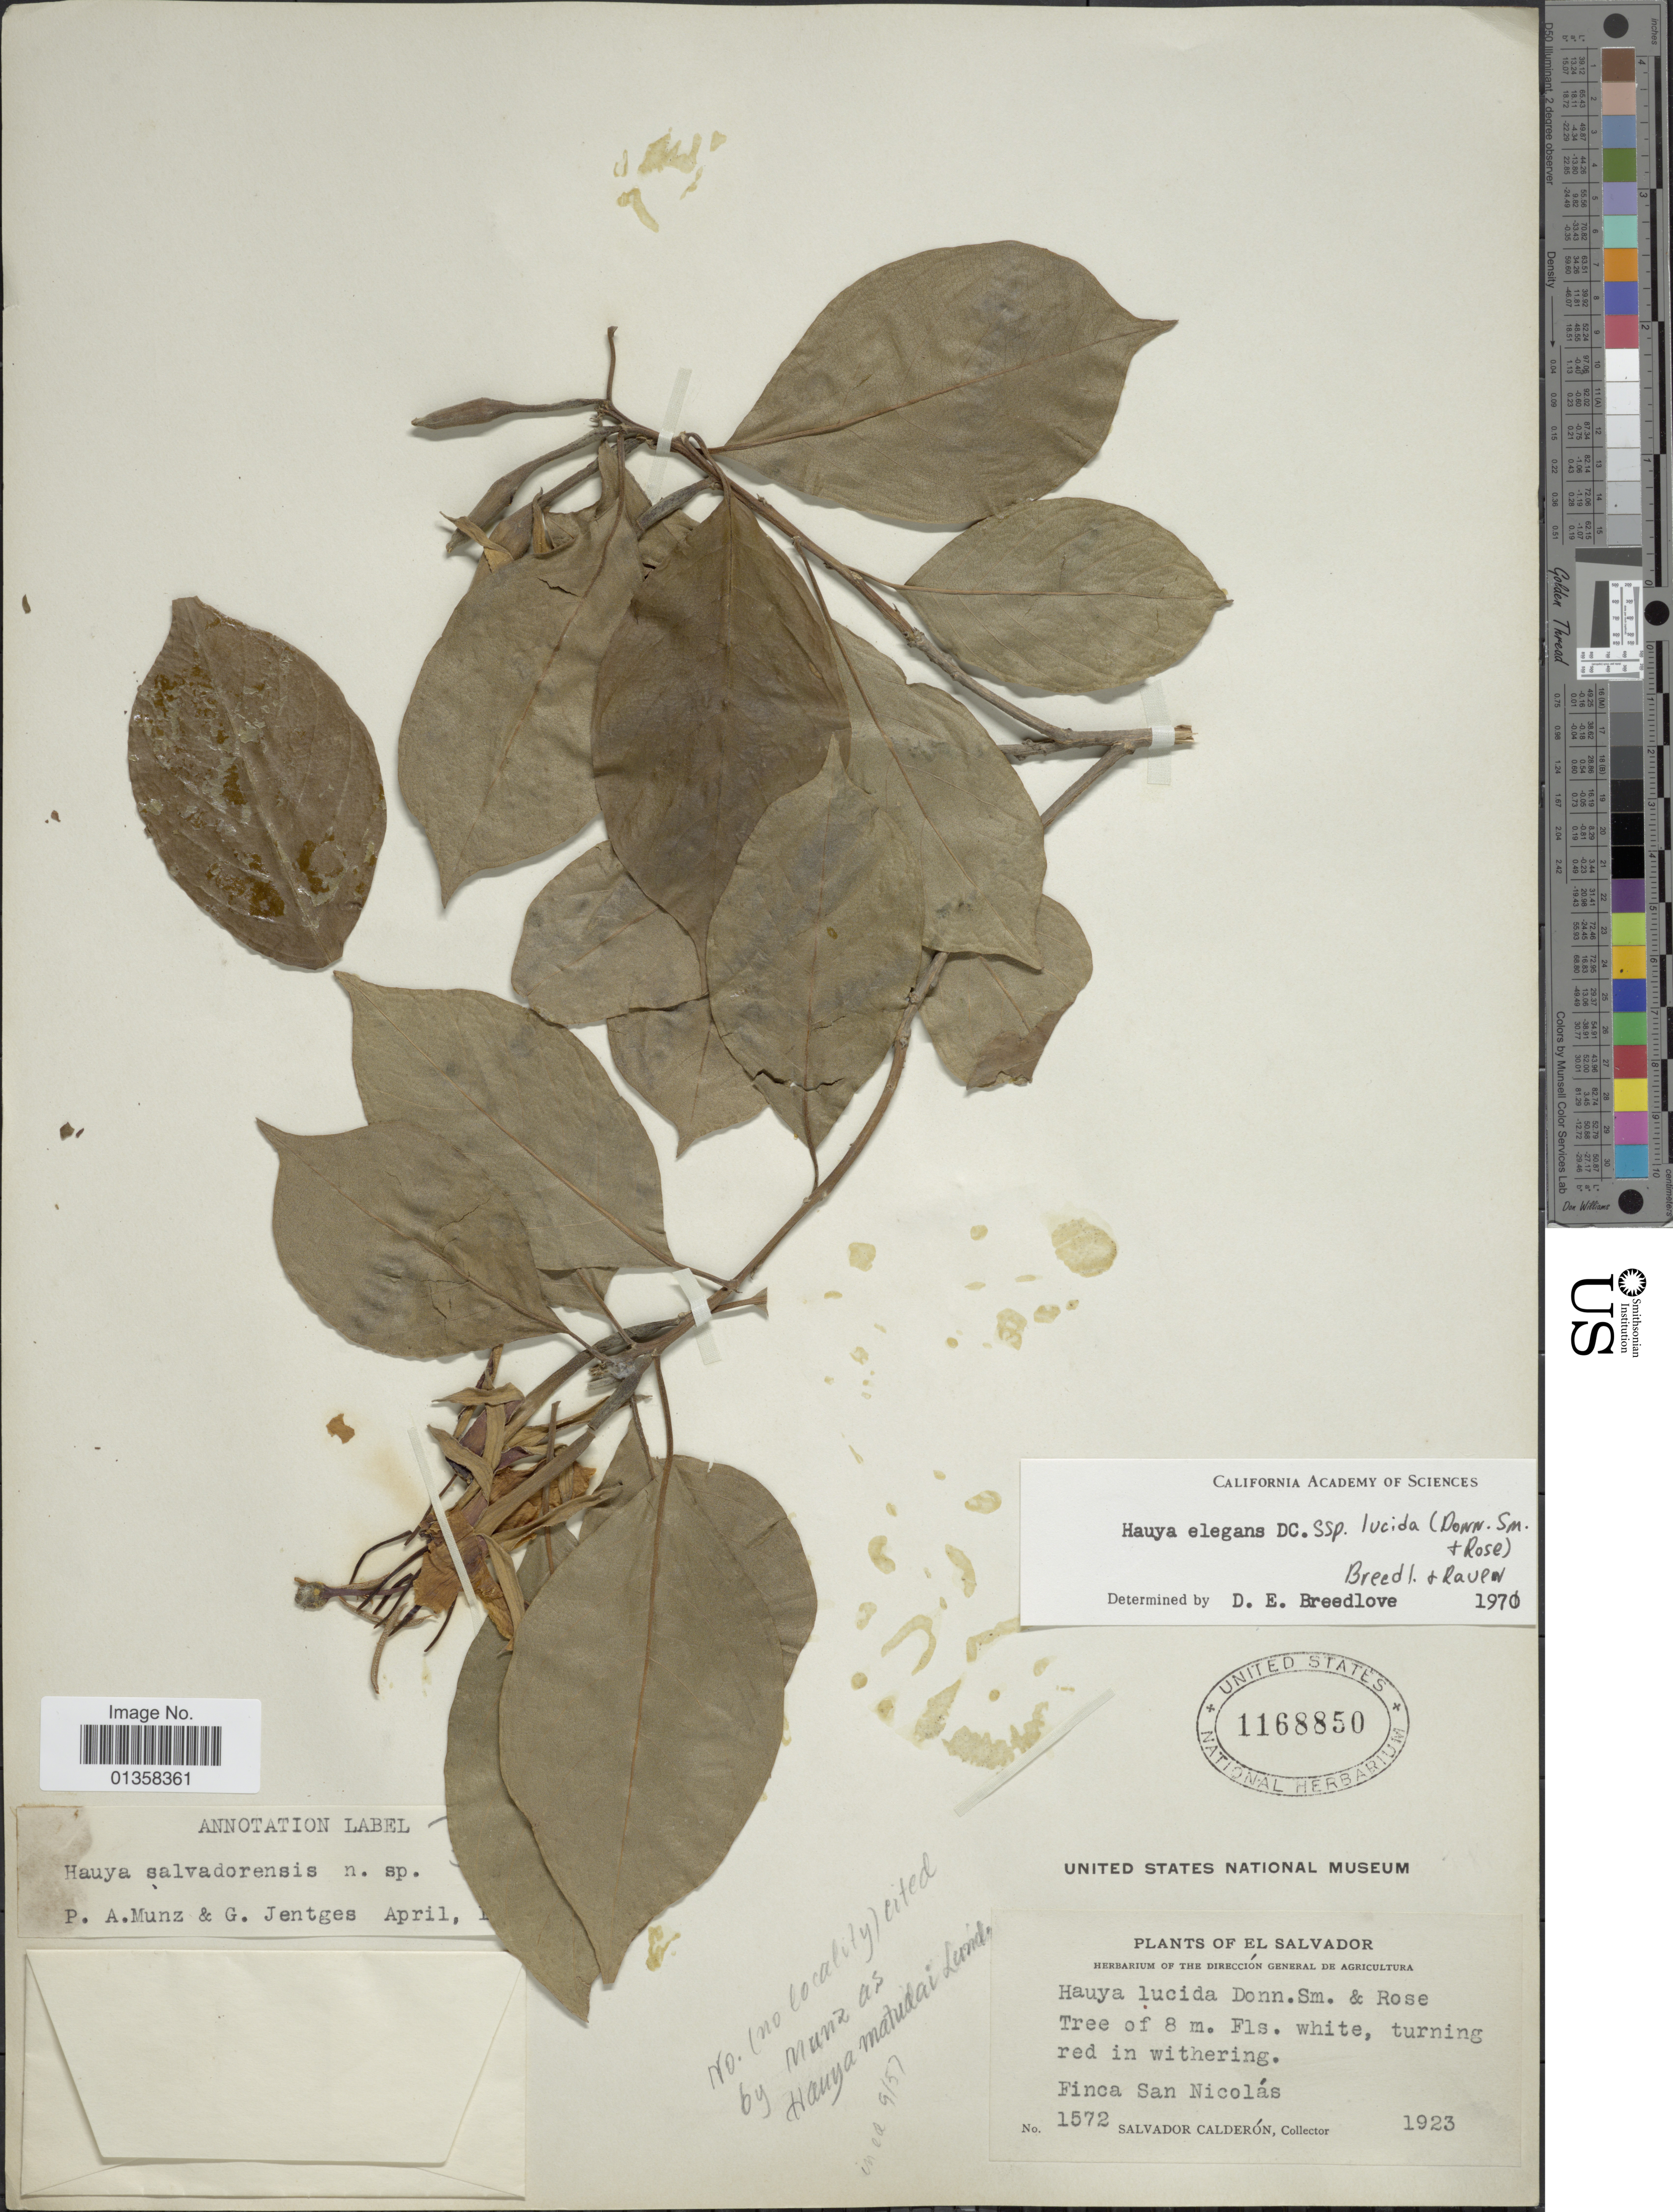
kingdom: Plantae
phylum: Tracheophyta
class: Magnoliopsida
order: Myrtales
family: Onagraceae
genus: Hauya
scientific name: Hauya elegans subsp. lucida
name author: (Donn. Sm. & Rose) P.H. Raven & Breedlove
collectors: S. Calderón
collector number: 1572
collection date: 1923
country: El Salvador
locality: Finca San Nicolás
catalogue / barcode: US 1168850